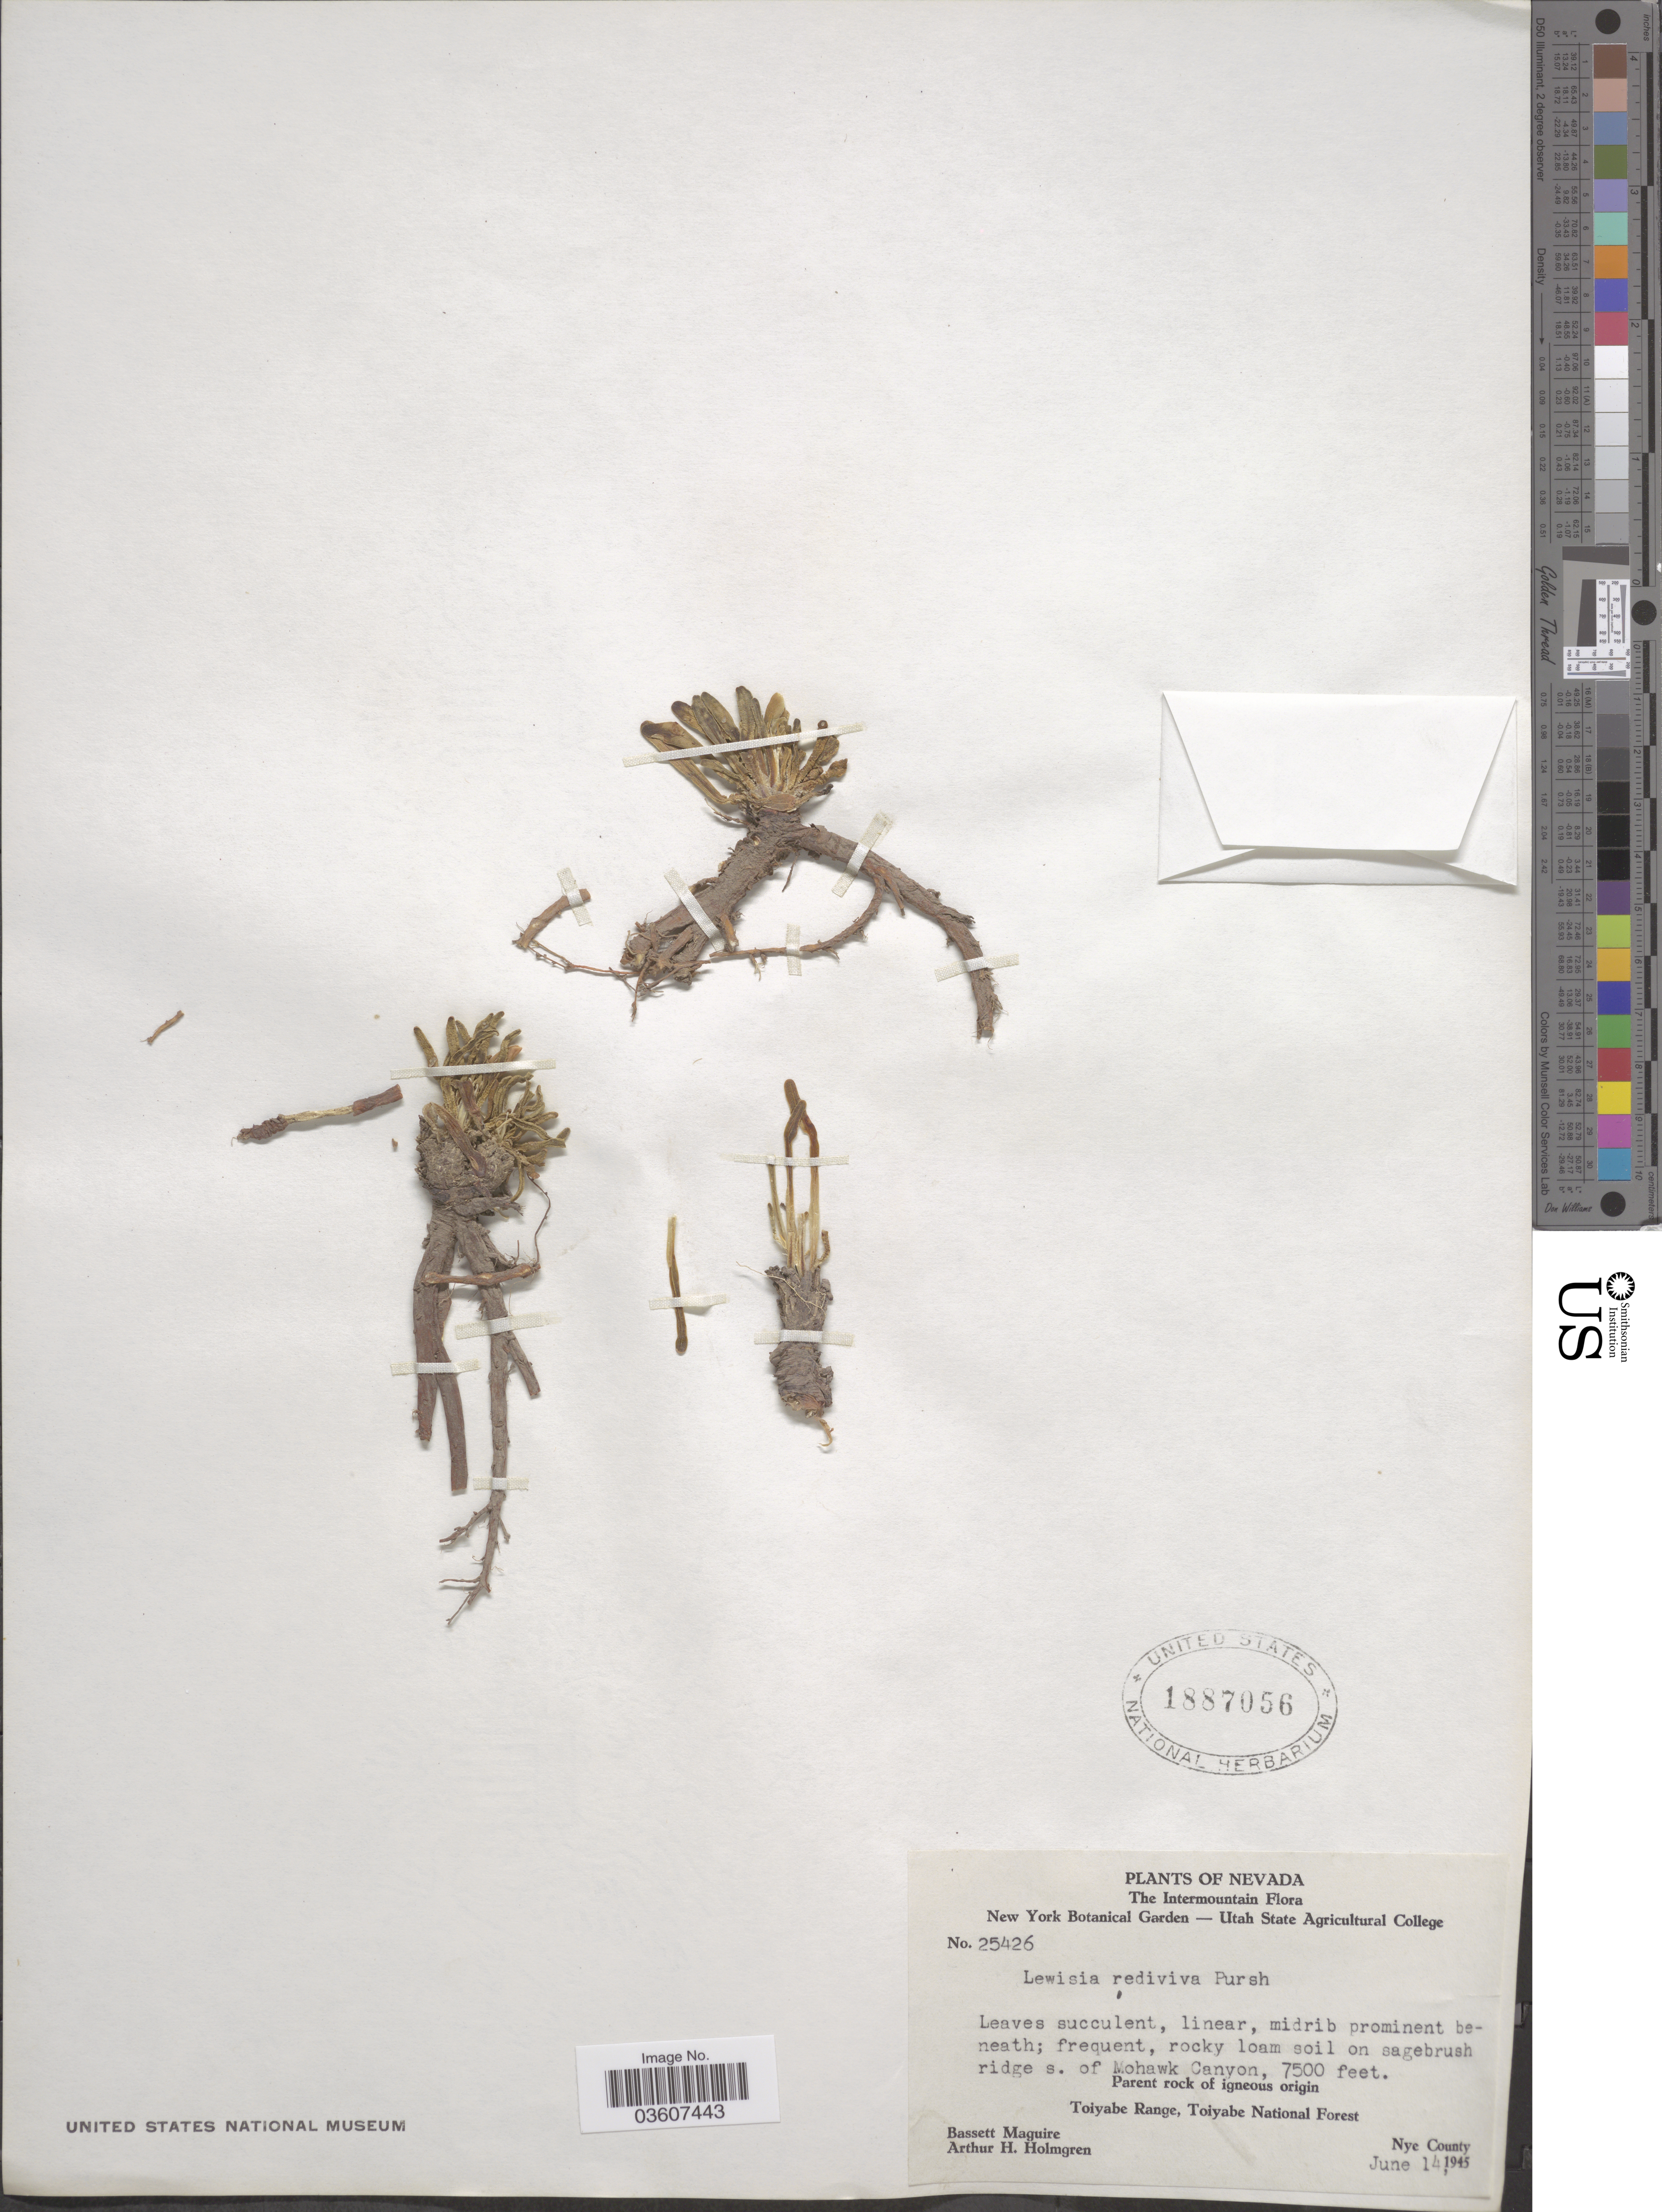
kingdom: Plantae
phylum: Tracheophyta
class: Magnoliopsida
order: Caryophyllales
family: Montiaceae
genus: Lewisia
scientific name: Lewisia rediviva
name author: Pursh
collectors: B. Maguire & A. H. Holmgren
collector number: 25426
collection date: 1945-06-14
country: United States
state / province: Nevada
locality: The Intermountain. Ridge s. of Mohawk Canyon. Toiyabe Range, Toiyabe National Forest. Nye County.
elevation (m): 2286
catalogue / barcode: US 1887056